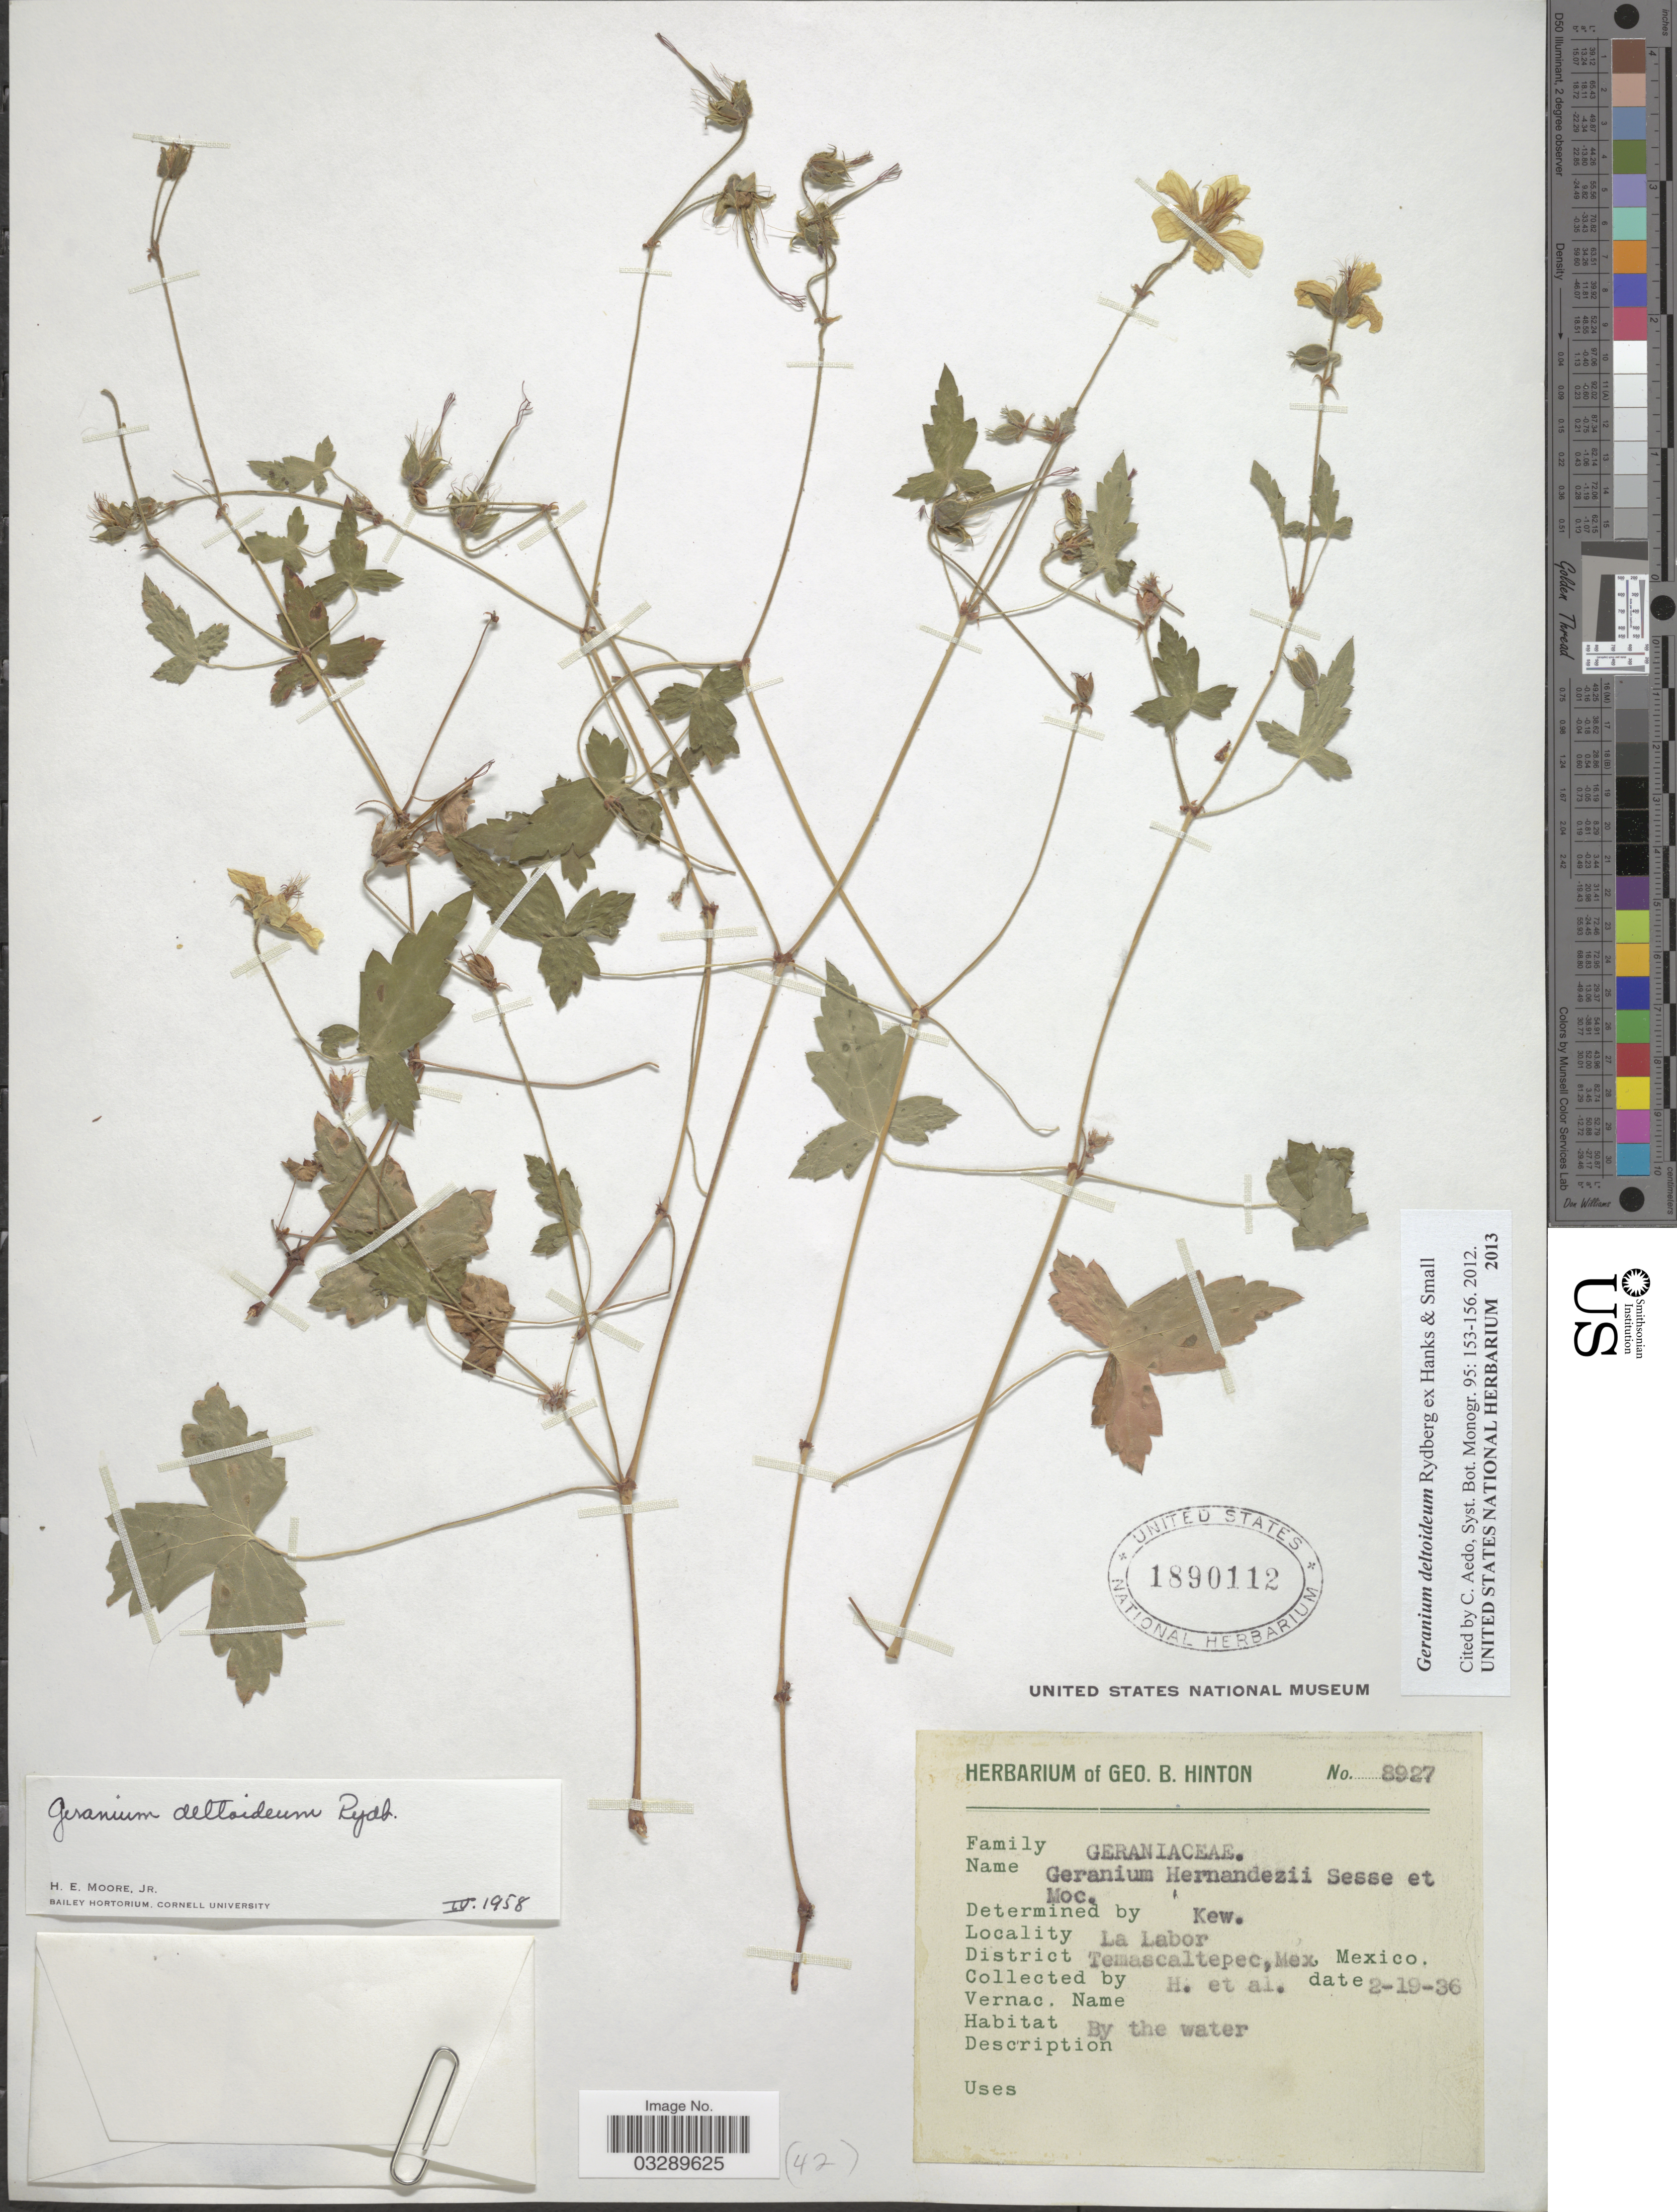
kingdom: Plantae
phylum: Tracheophyta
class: Magnoliopsida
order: Geraniales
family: Geraniaceae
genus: Geranium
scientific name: Geranium deltoideum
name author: Rydb.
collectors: G. B. Hinton & et al.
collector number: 8927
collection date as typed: Transcribed d/m/y: 19/2/36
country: Mexico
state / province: México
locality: La Labor, District Temascaltepec.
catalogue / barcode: US 1890112